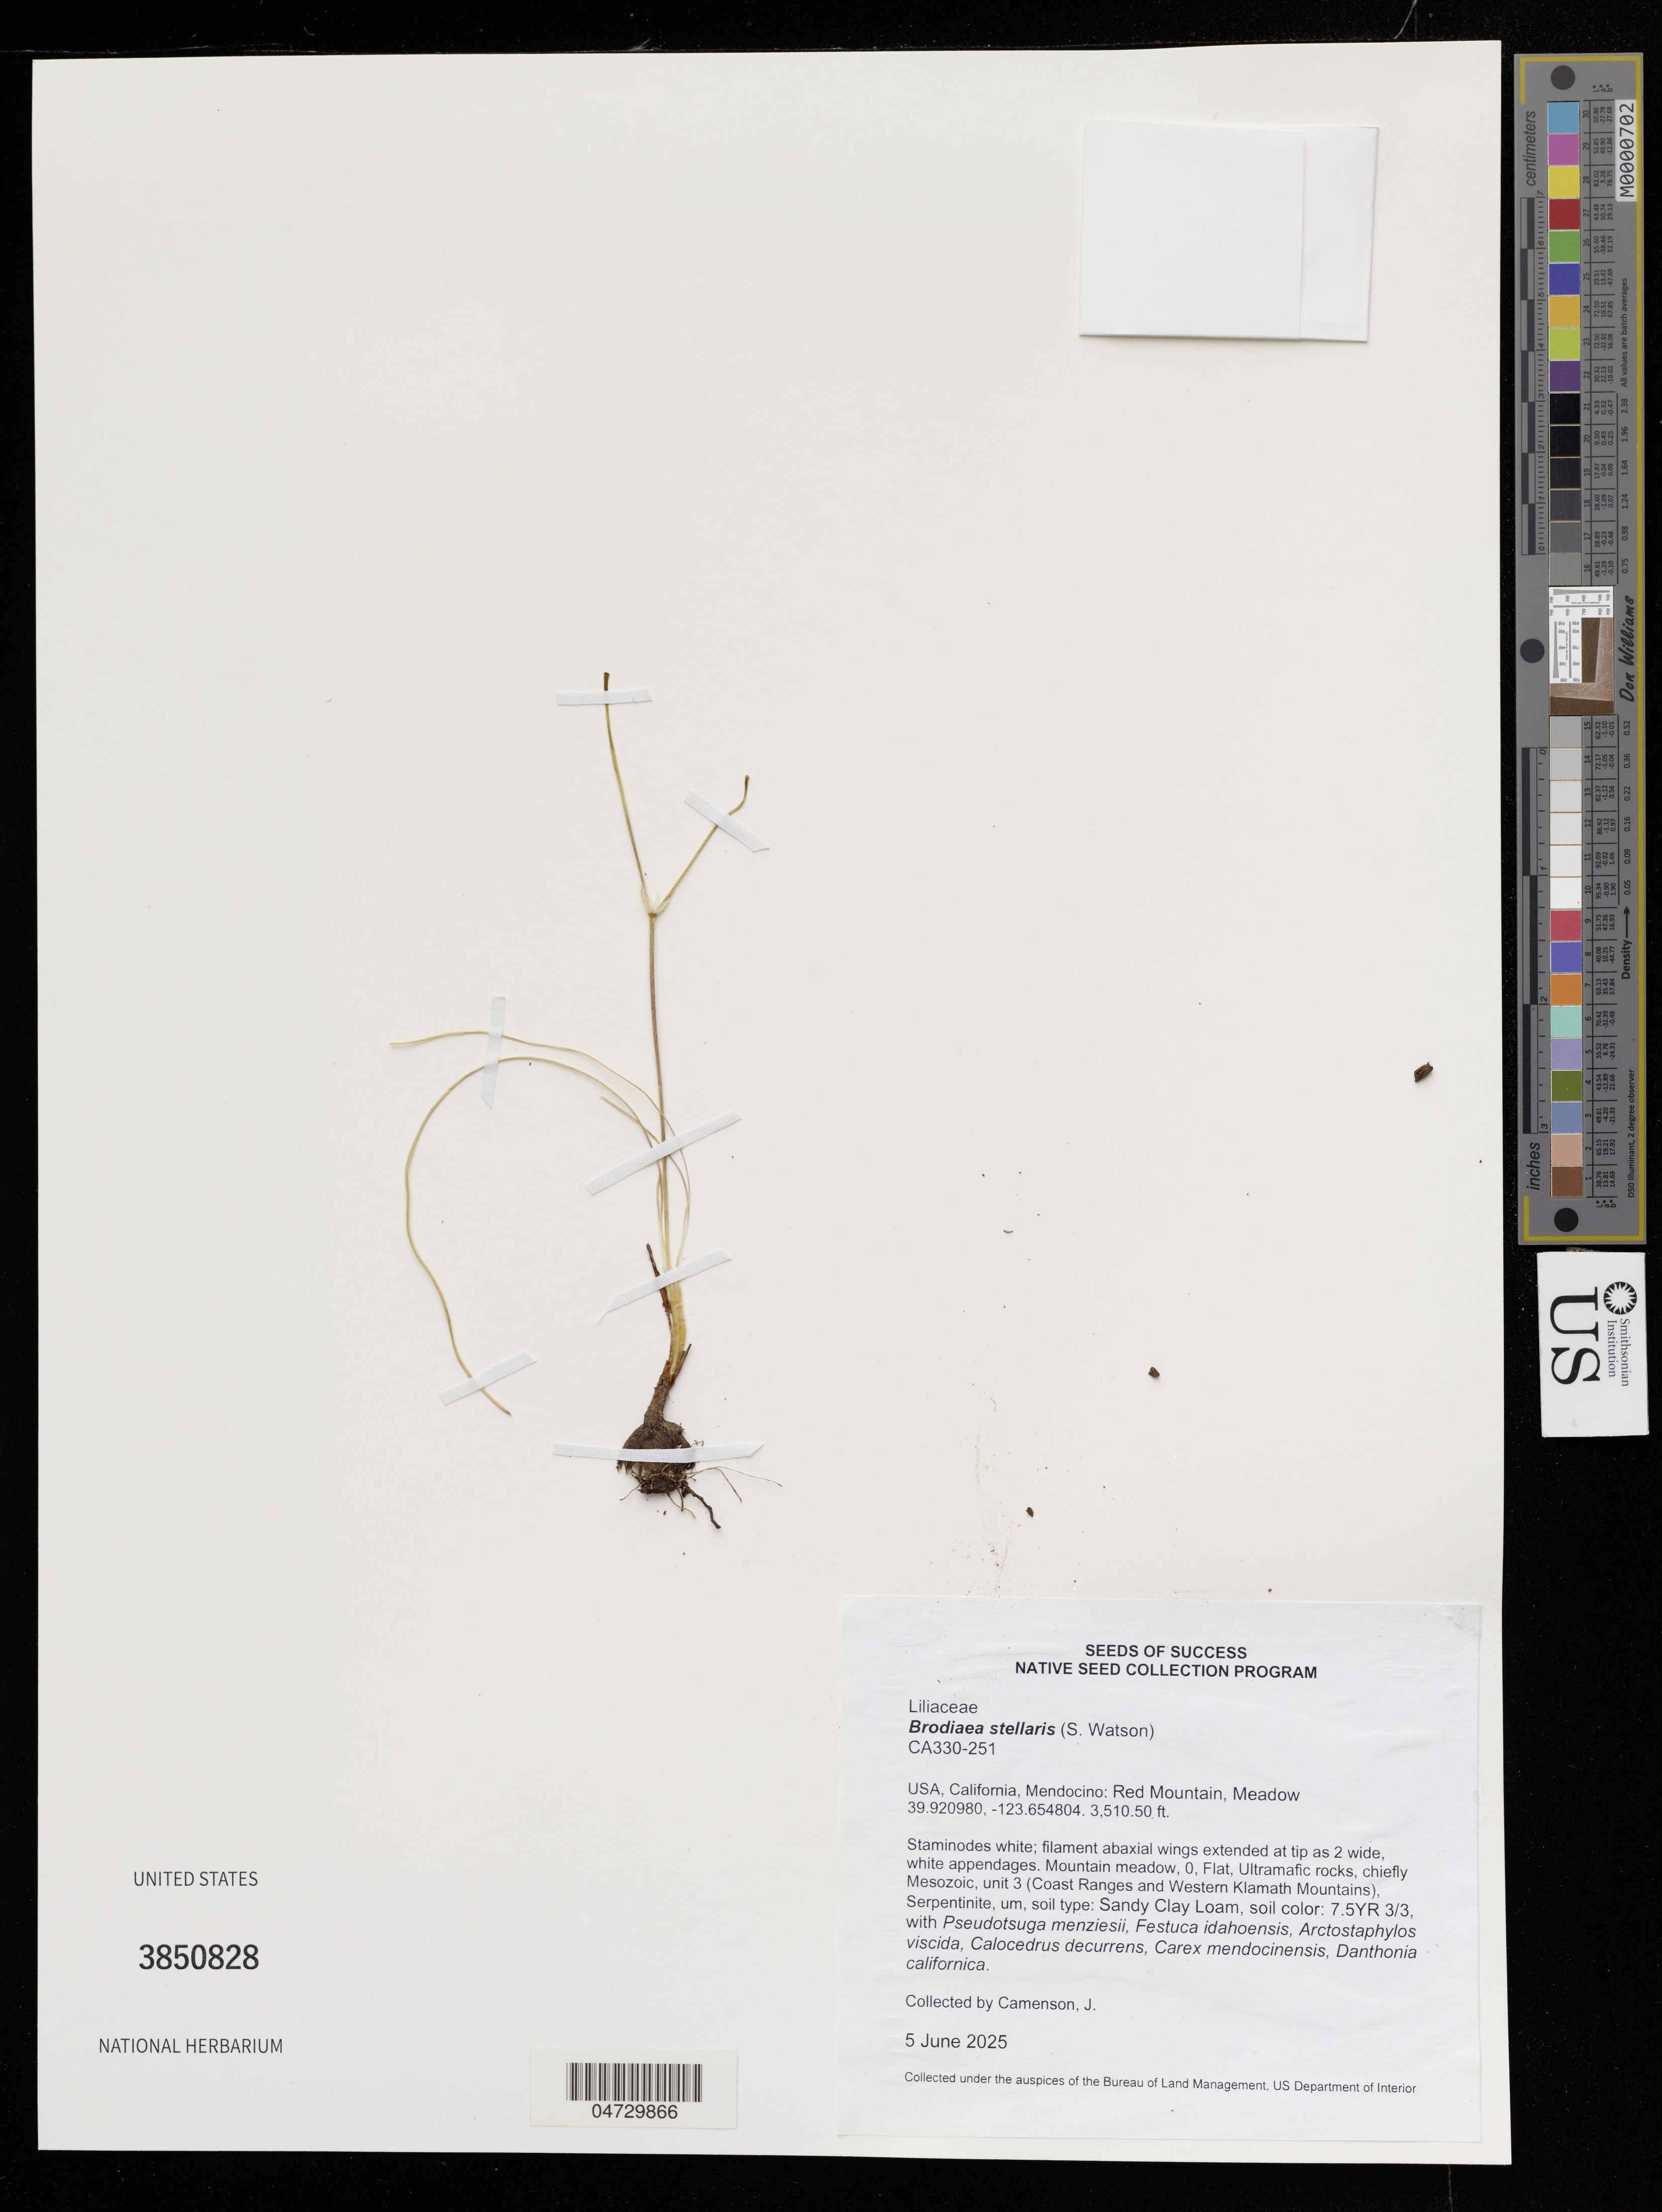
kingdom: Plantae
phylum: Tracheophyta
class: Liliopsida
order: Asparagales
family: Asparagaceae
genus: Brodiaea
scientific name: Brodiaea stellaris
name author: S. Watson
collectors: J. Camenson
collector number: CA330-251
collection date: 2024-06-05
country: United States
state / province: California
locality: Mendocino: Red Mountain, Meadow.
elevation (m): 1070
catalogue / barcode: US 3850828